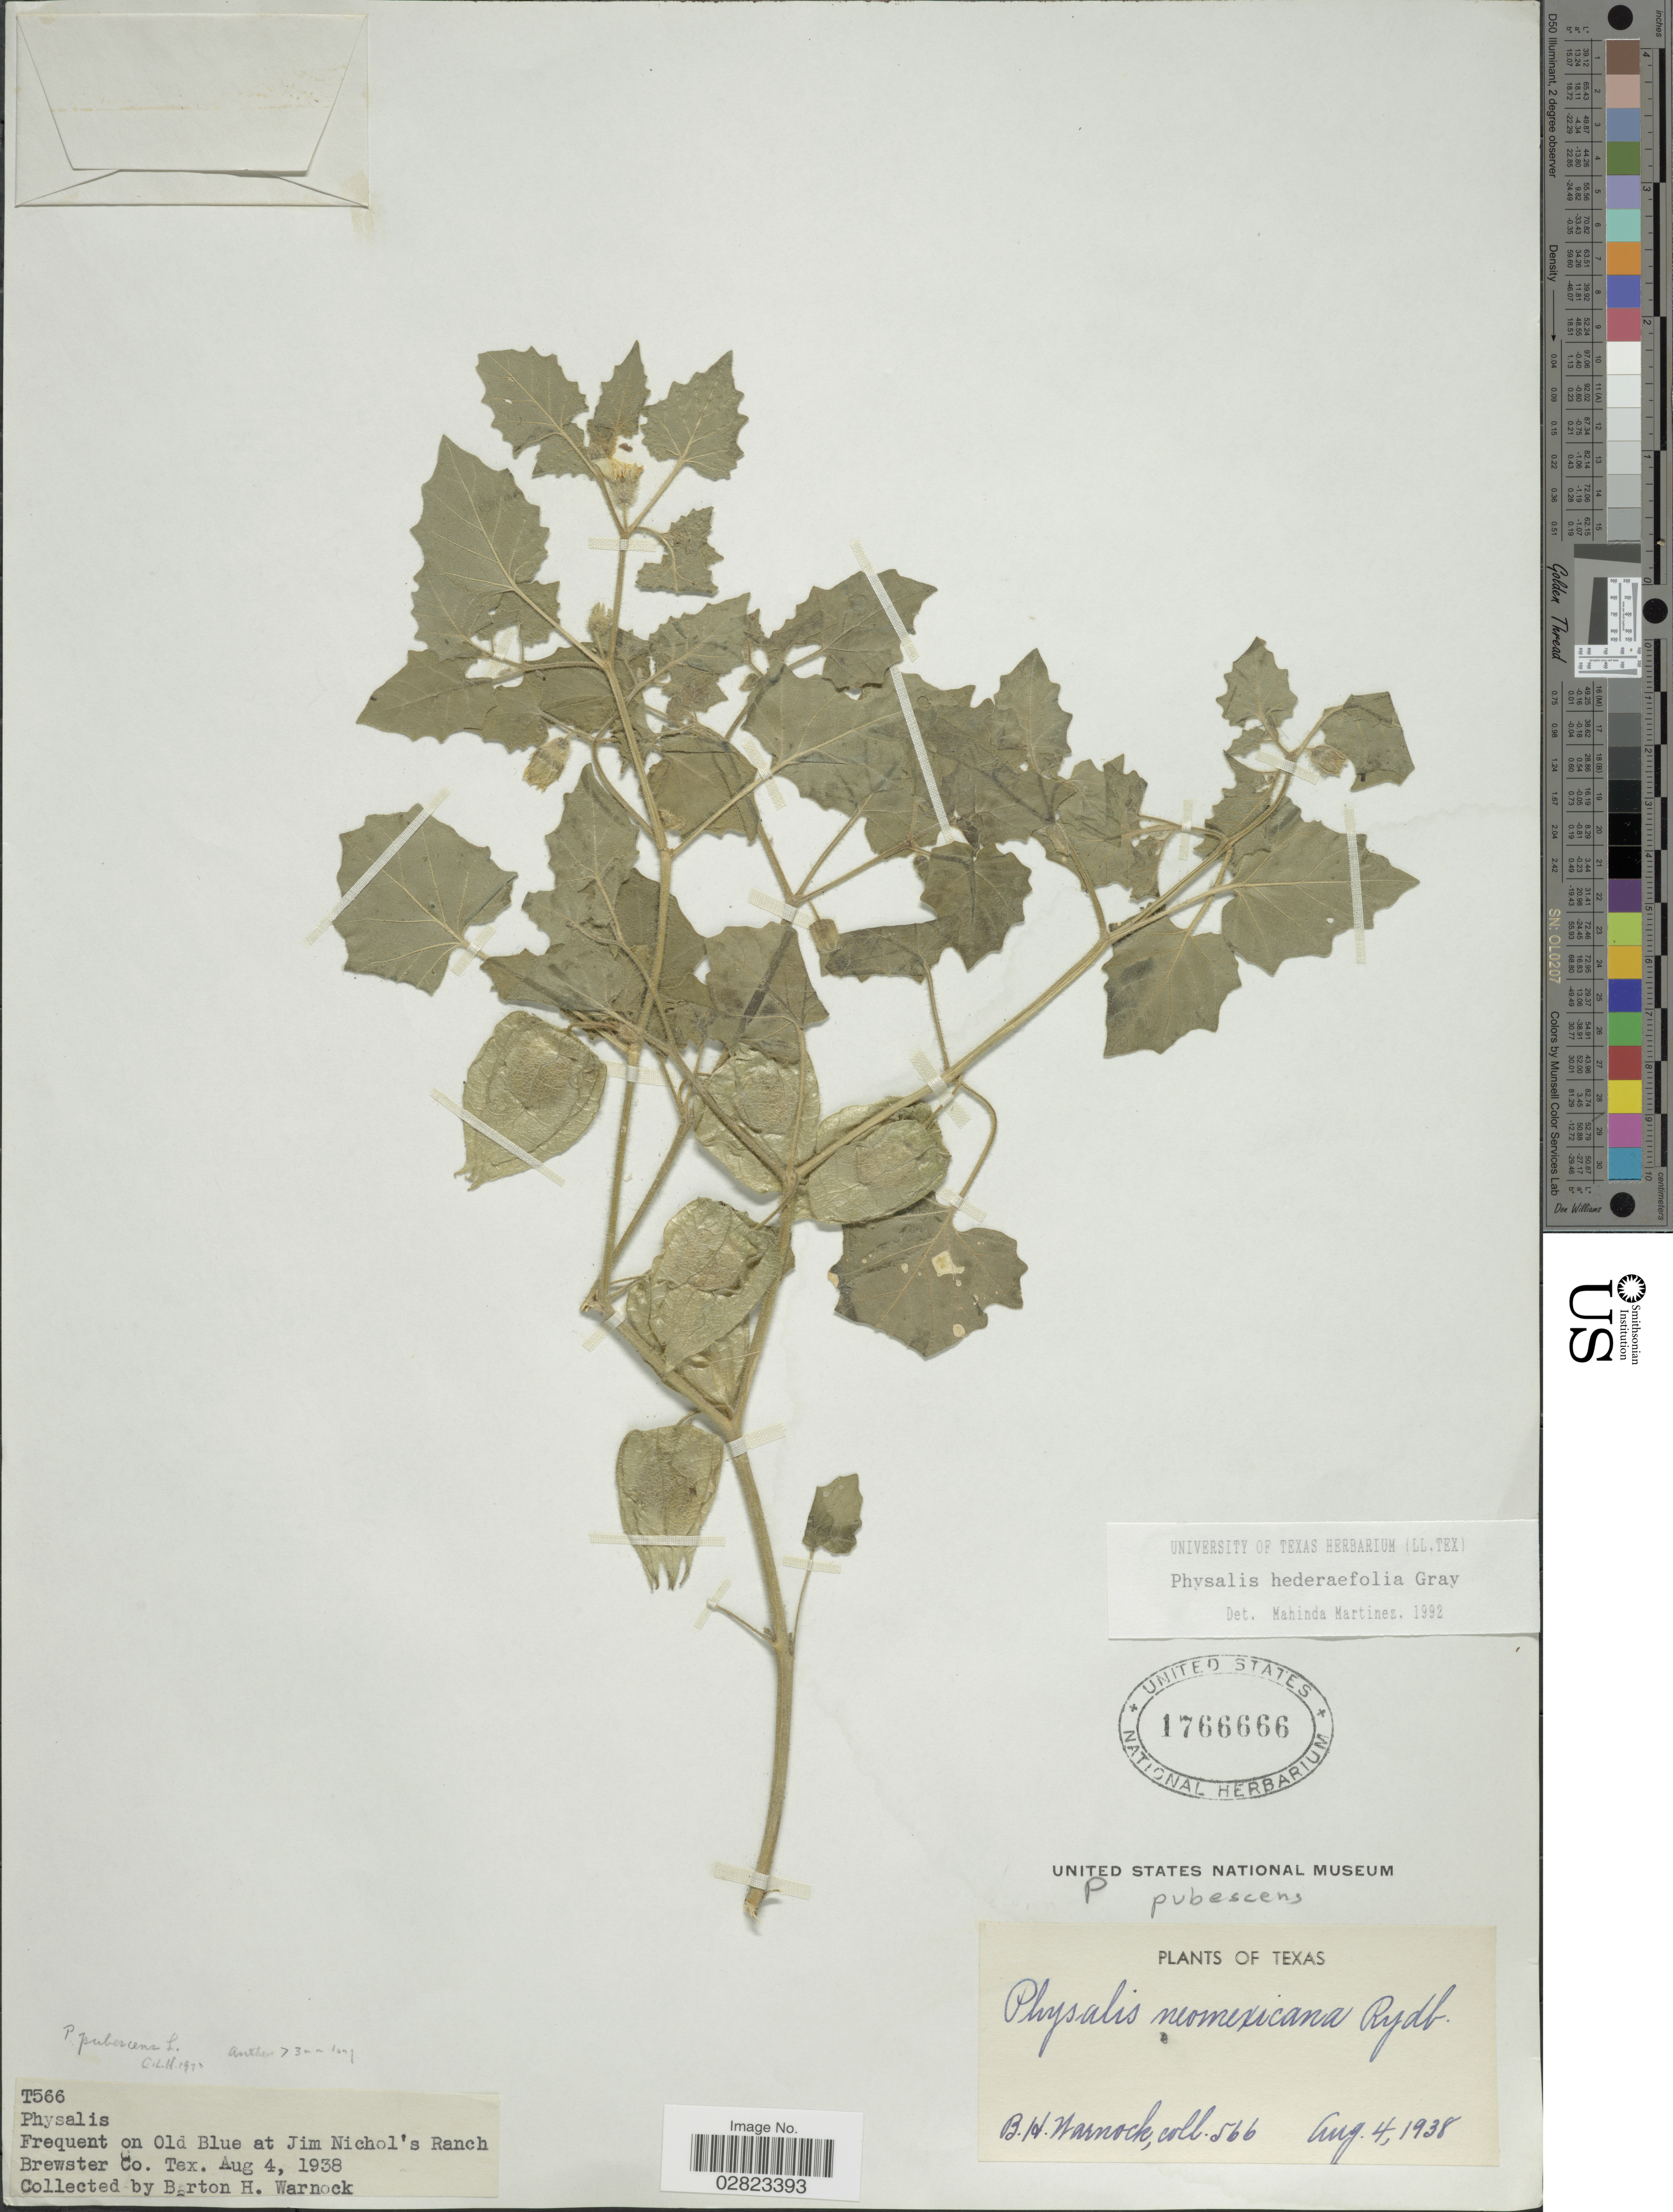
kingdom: Plantae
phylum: Tracheophyta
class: Magnoliopsida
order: Solanales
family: Solanaceae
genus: Physalis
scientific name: Physalis hederifolia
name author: A. Gray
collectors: B. H. Warnock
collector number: T566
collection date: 1938-08-04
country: United States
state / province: Texas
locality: Frequent on Old Blue at Jim Nichol's Ranch, Brewster Co.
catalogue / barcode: US 1766666